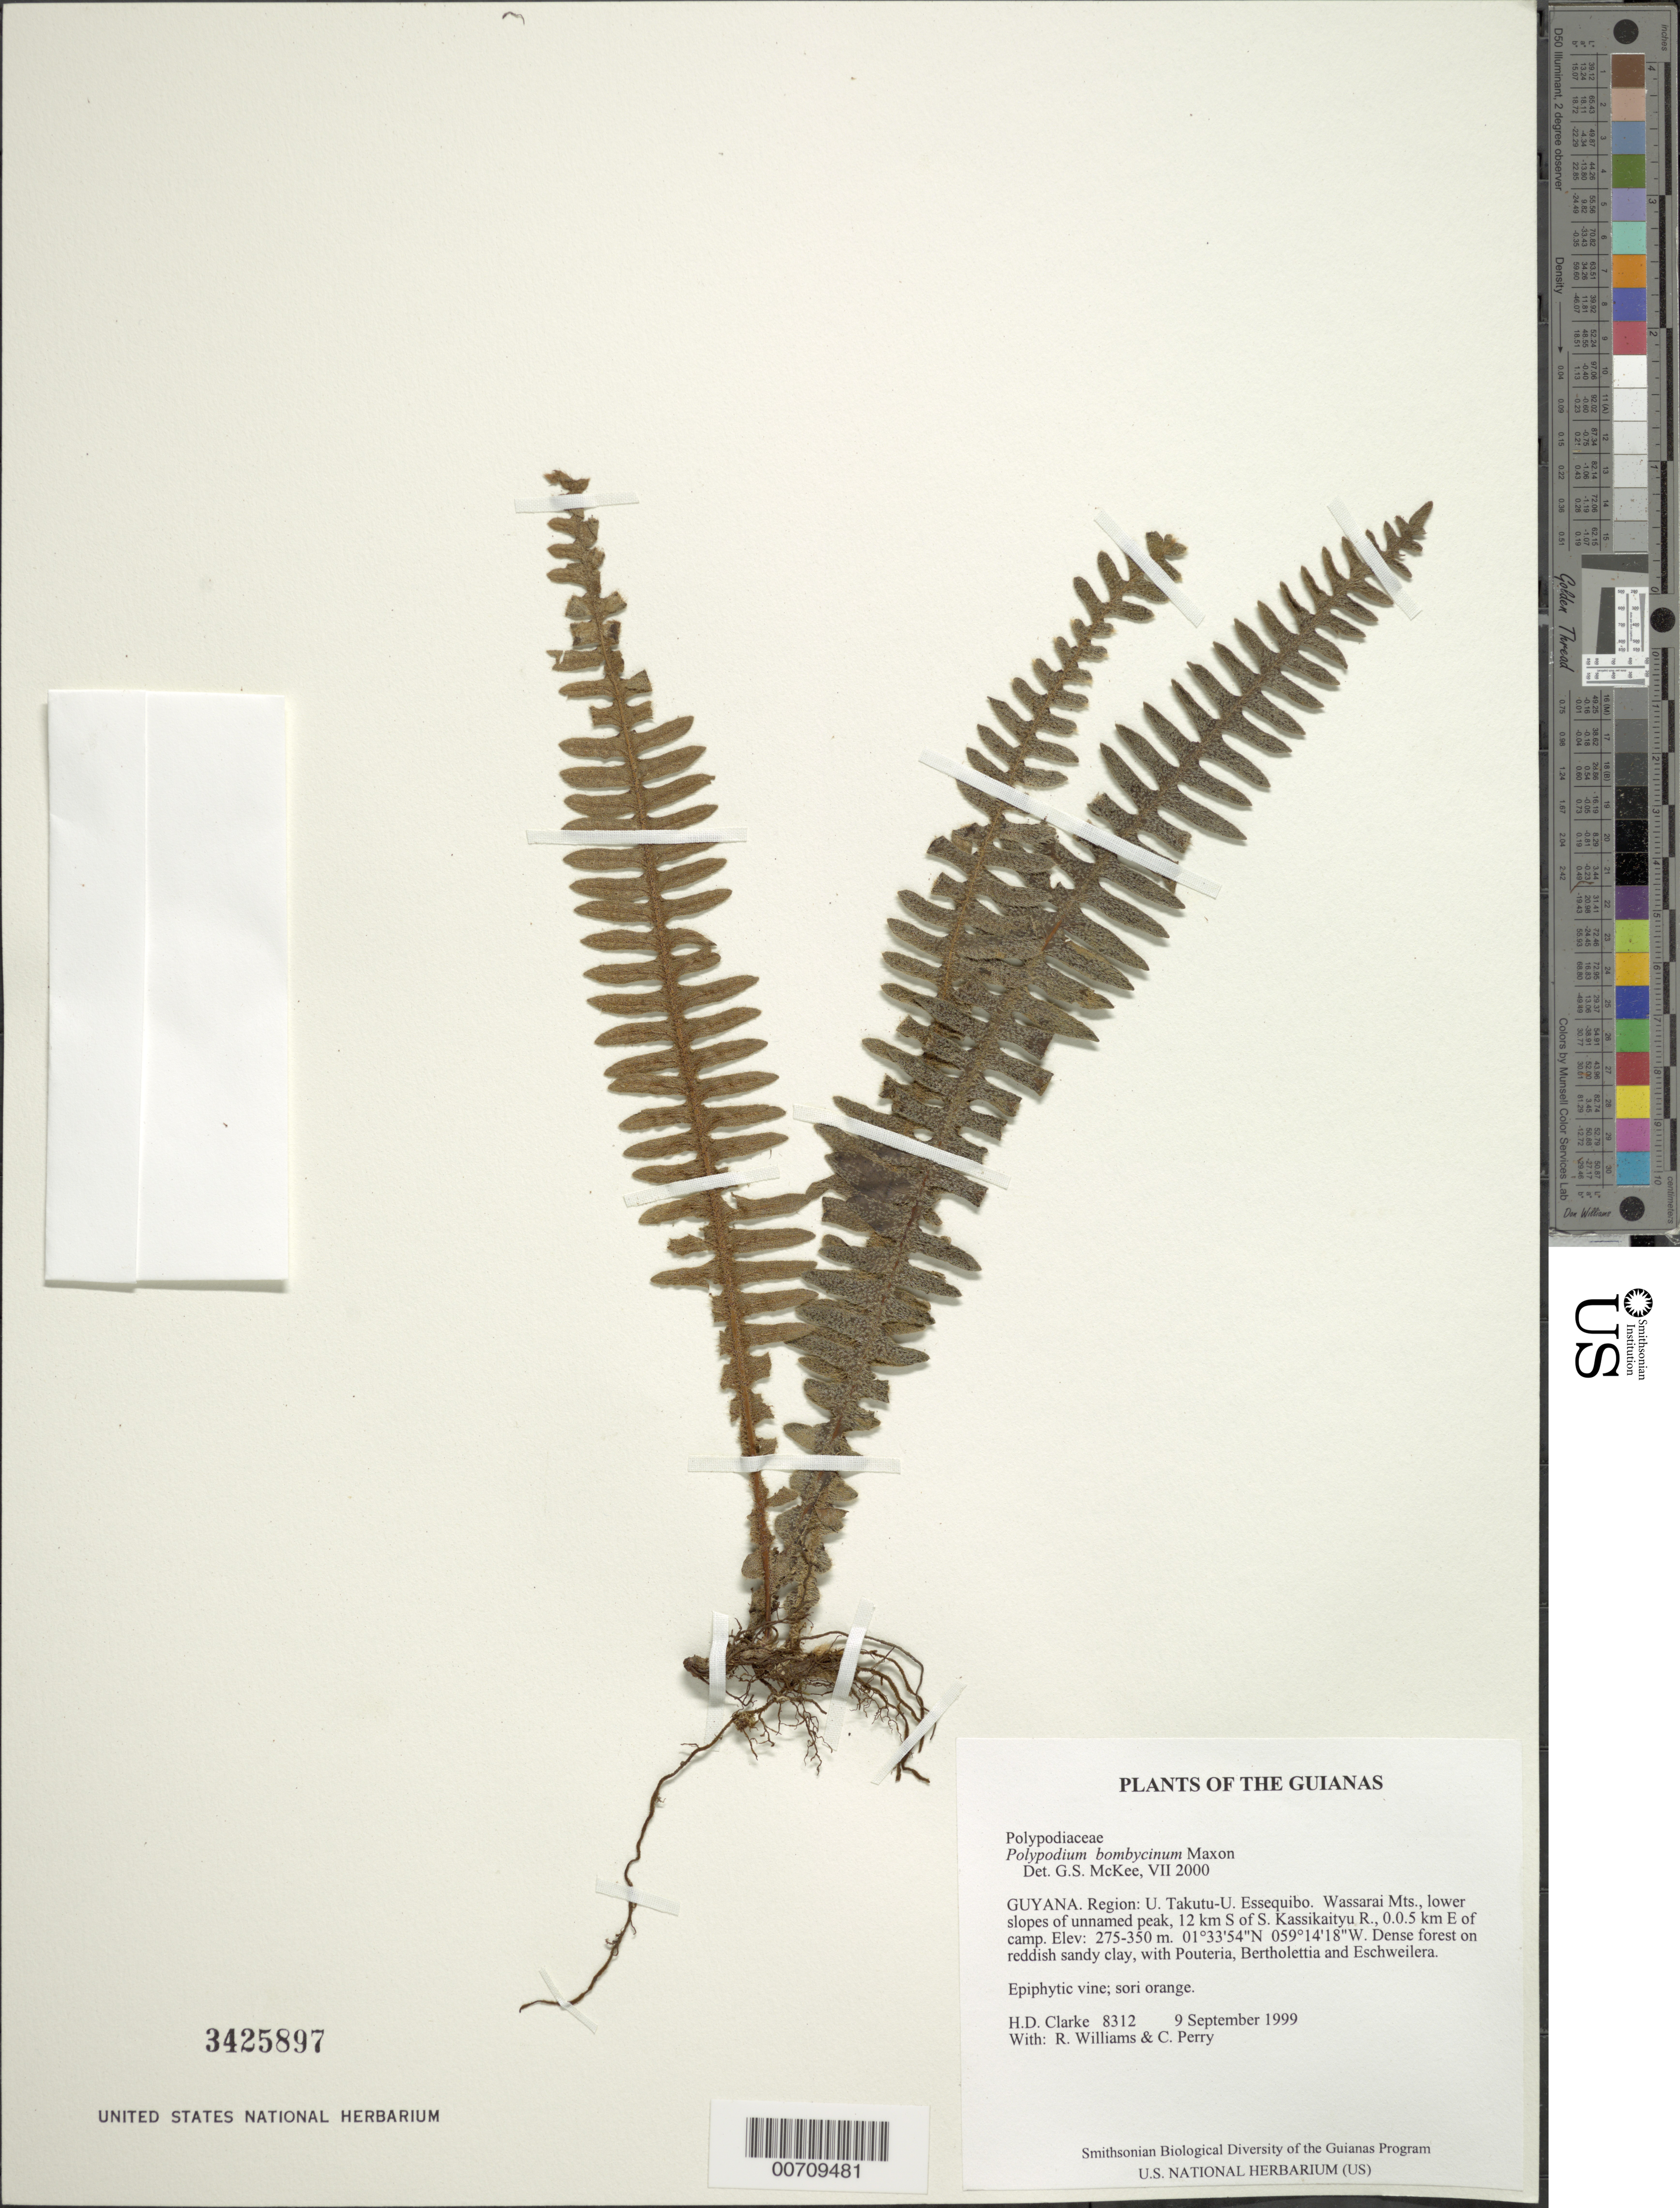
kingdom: Plantae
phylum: Tracheophyta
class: Polypodiopsida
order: Polypodiales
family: Polypodiaceae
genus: Pleopeltis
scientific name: Pleopeltis bombycina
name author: (Maxon) A.R. Sm.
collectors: H. D. Clarke, R. Williams & C. Perry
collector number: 8312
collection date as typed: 9 September 1999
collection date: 1999-09-09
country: Guyana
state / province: U. Takutu-U. Essequibo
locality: Wassarai Mts., lower slopes of unnamed peak, 12 km S of S. Kassikaityu R., 0.0.5 km E of camp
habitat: Dense forest on reddish sandy clay, with Pouteria, Bertholettia and Eschweilera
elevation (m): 275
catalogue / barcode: US 3425897